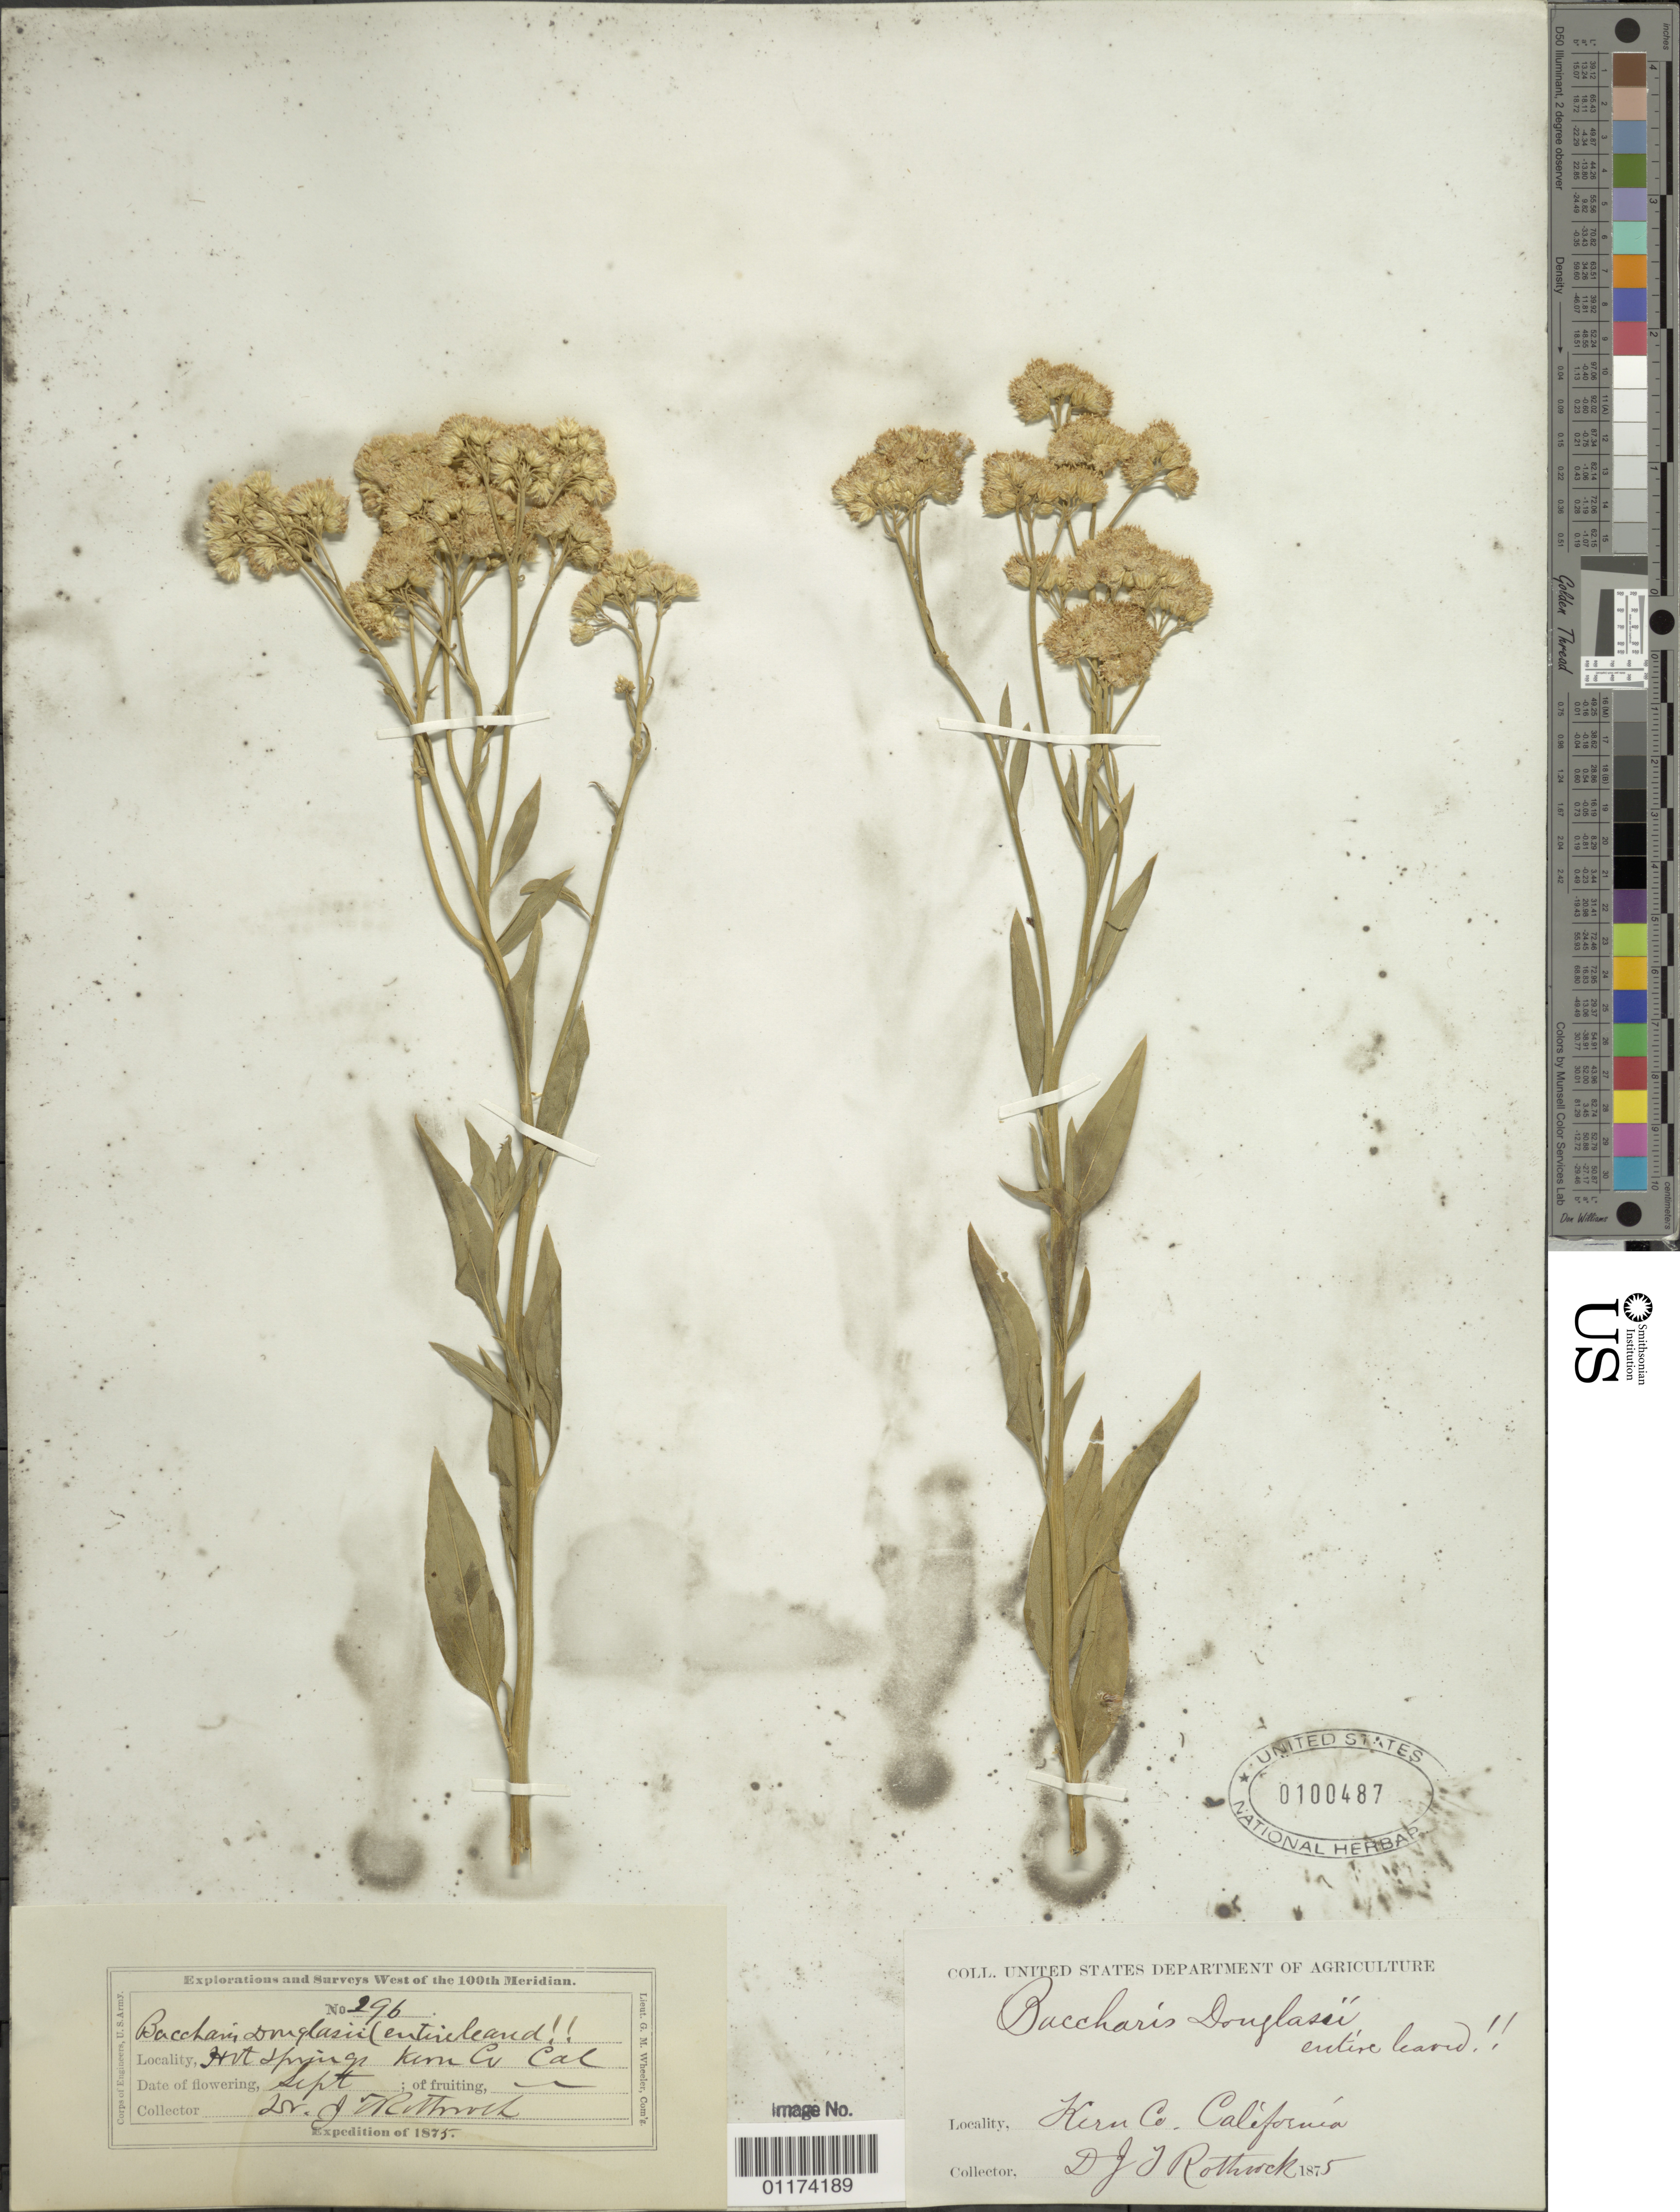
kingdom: Plantae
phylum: Tracheophyta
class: Magnoliopsida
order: Asterales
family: Asteraceae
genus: Baccharis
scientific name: Baccharis douglasii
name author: DC.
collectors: J. T. Rothrock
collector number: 296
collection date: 1875-09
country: United States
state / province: California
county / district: Kern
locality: Hot Springs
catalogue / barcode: US 100487